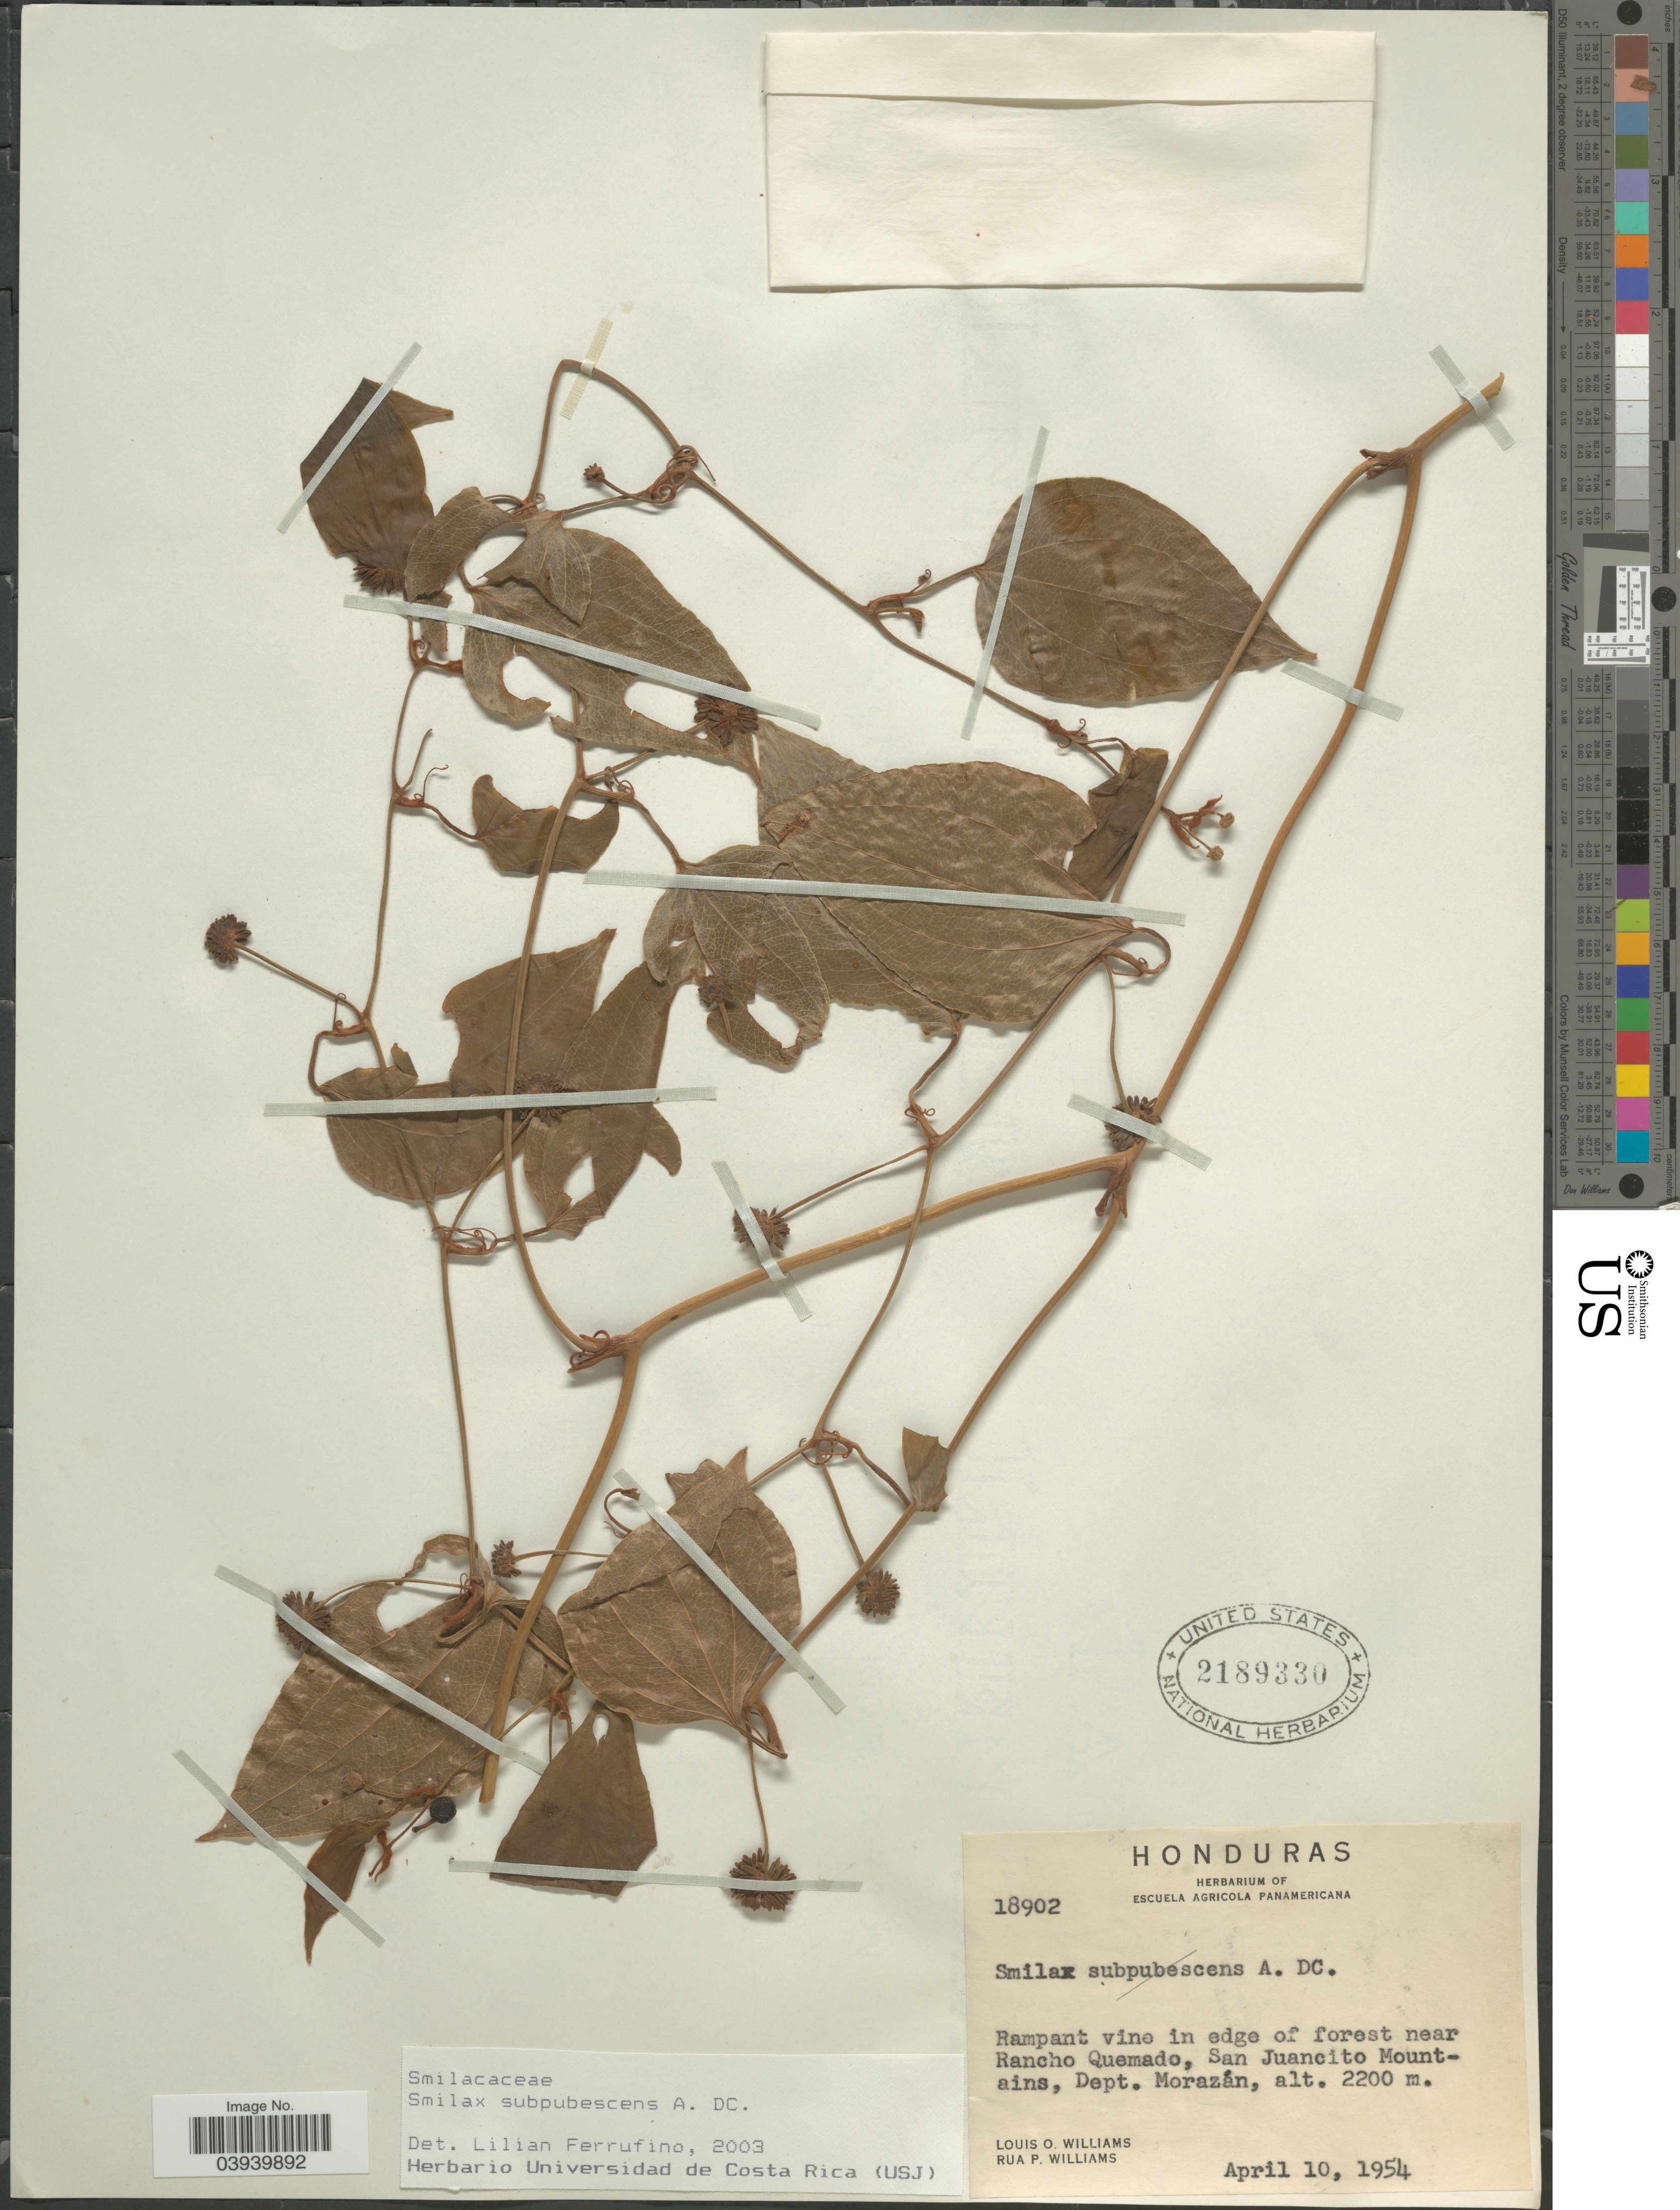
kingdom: Plantae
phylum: Tracheophyta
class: Liliopsida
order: Liliales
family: Smilacaceae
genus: Smilax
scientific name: Smilax subpubescens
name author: A. DC.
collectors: L. O. Williams & R. P. Williams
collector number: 18902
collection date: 1954-04-10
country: Honduras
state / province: Fco. Morazán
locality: In edge of forest near Rancho Quemado, San Juancito Mountains, Dept. Morazán.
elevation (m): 2200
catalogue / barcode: US 2189330